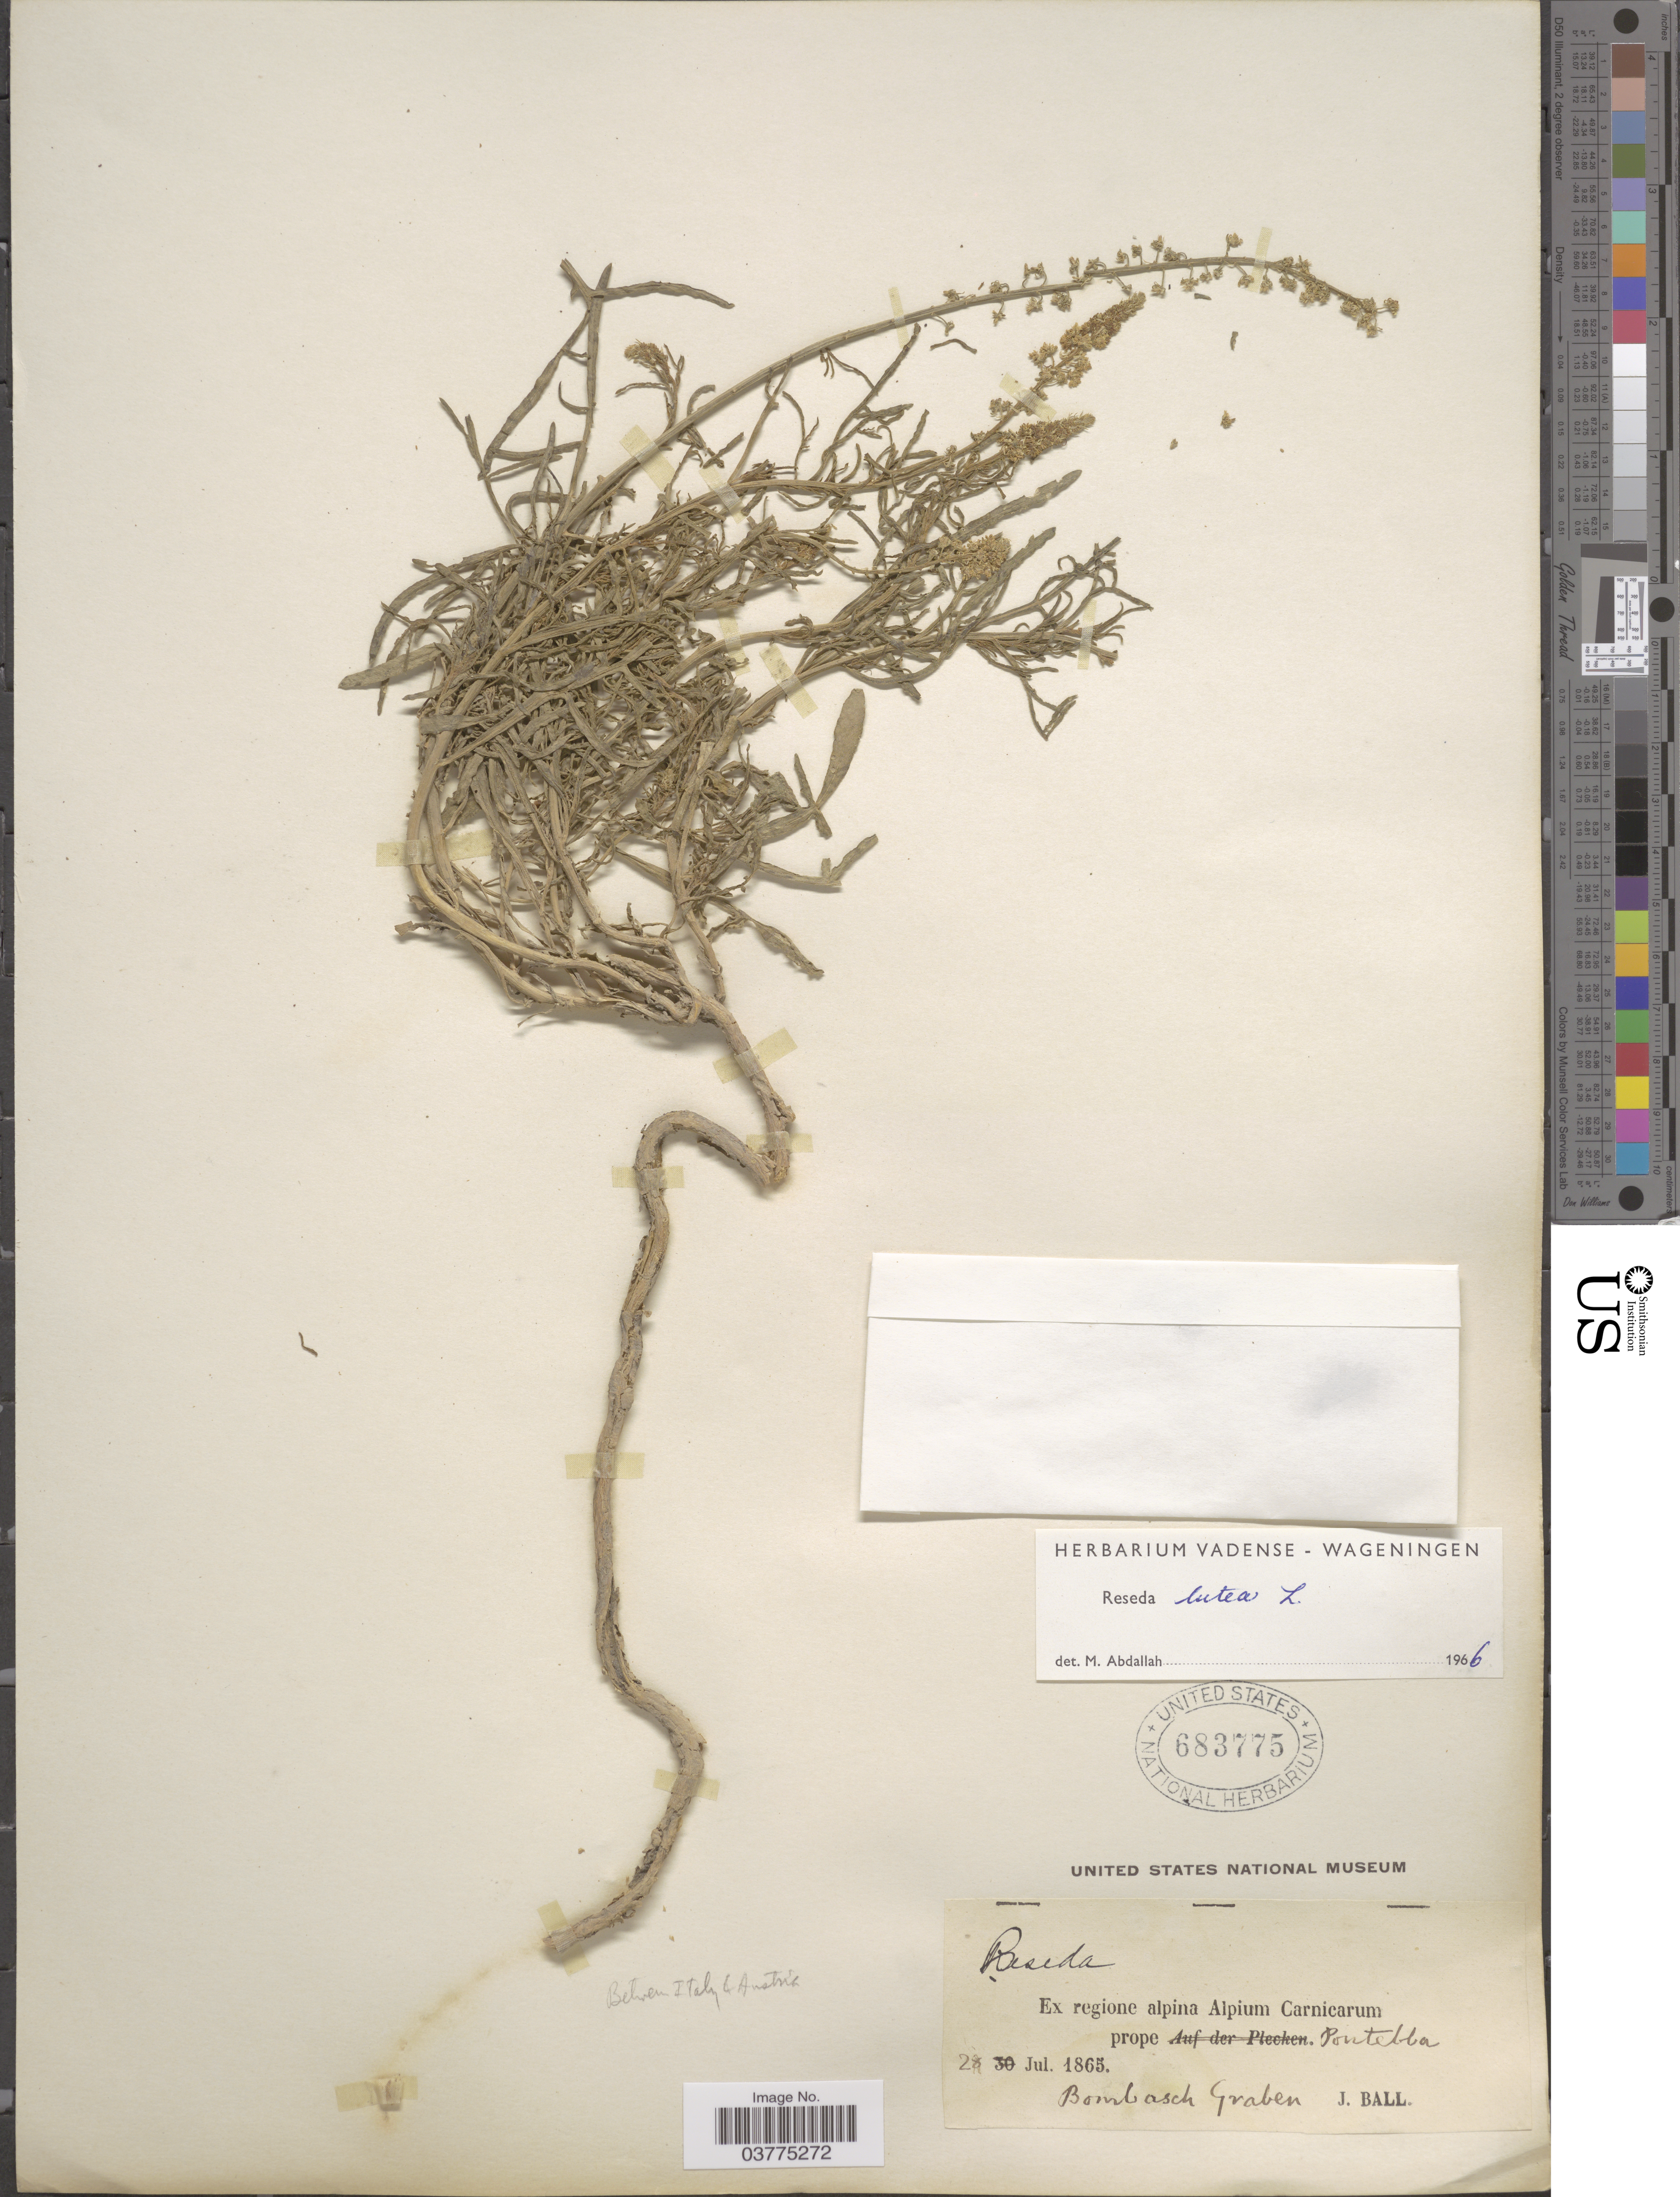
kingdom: Plantae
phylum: Tracheophyta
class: Magnoliopsida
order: Brassicales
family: Resedaceae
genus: Reseda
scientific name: Reseda lutea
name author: L.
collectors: J. Ball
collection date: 1865-07-28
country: Italy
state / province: Friuli-Venezia Giulia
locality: Ex regione alpina Alpium Carnicarum prope Pontebba. Between Italy & Austria.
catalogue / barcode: US 683775